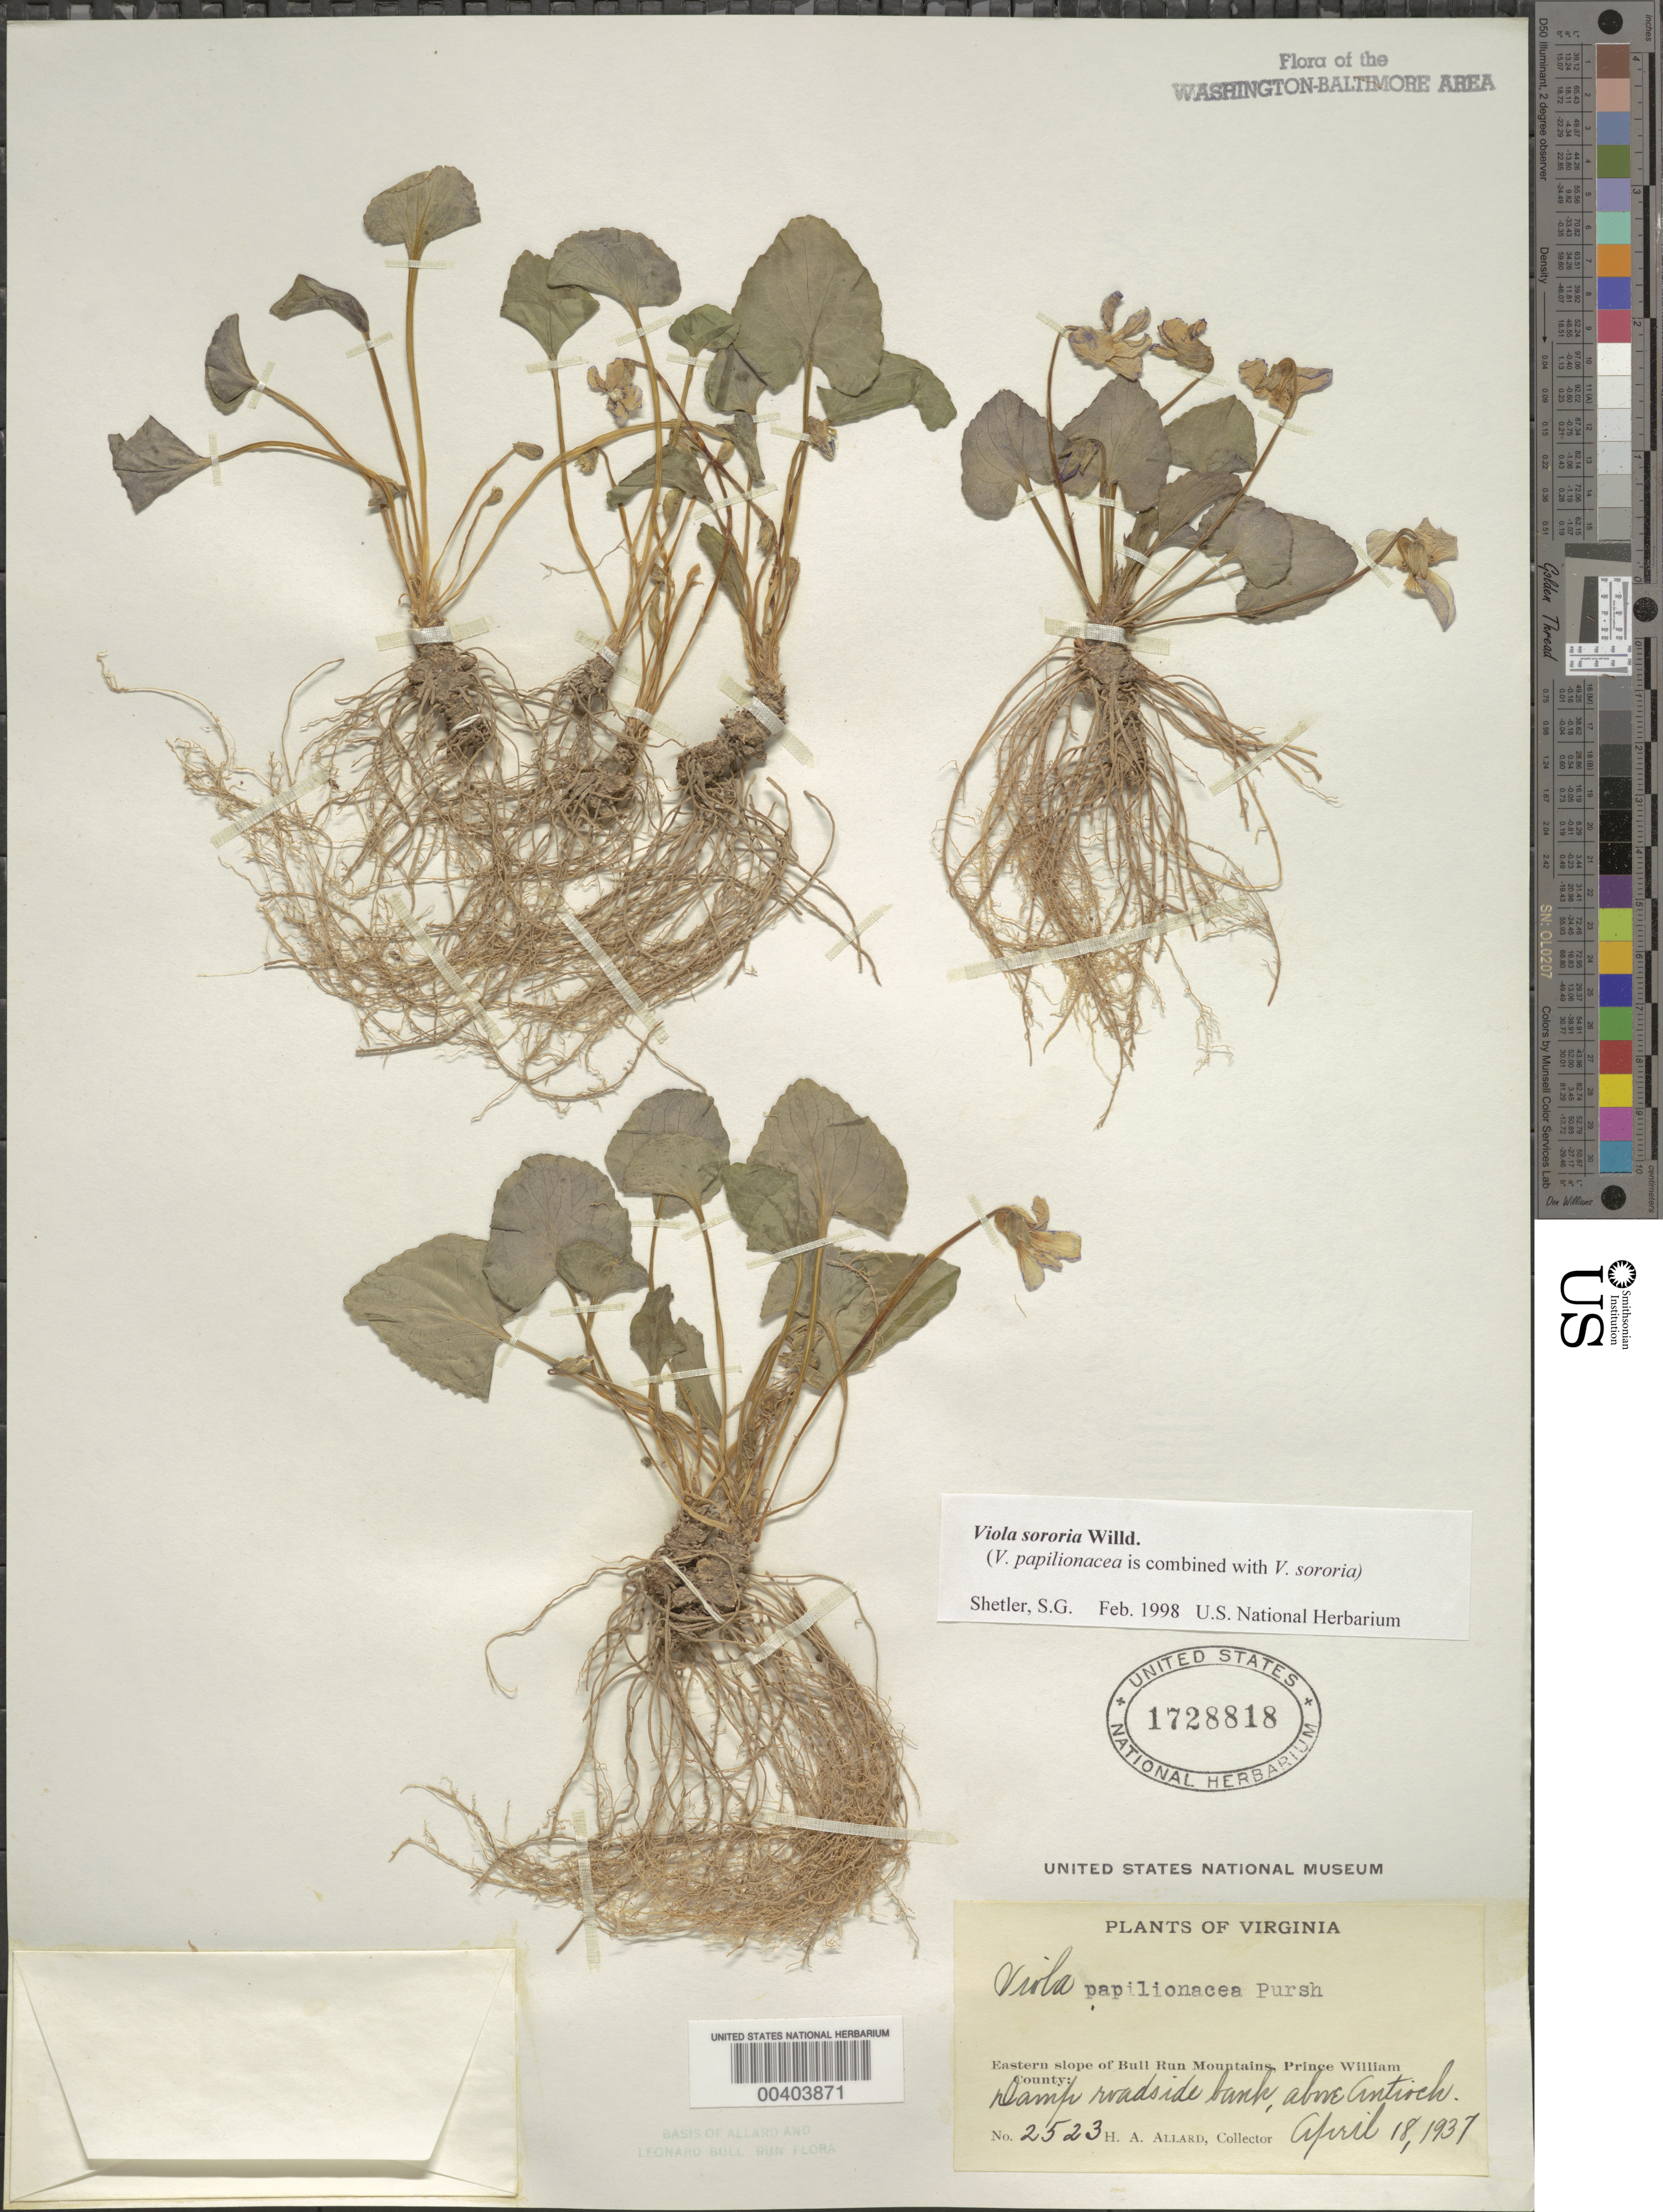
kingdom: Plantae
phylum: Tracheophyta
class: Magnoliopsida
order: Malpighiales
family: Violaceae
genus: Viola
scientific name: Viola sororia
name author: Willd.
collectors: H. A. Allard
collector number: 2523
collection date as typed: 18 Apr 1937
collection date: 1937-04-18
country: United States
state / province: Virginia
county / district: Prince William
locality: Above Antioch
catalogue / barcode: US 1728818